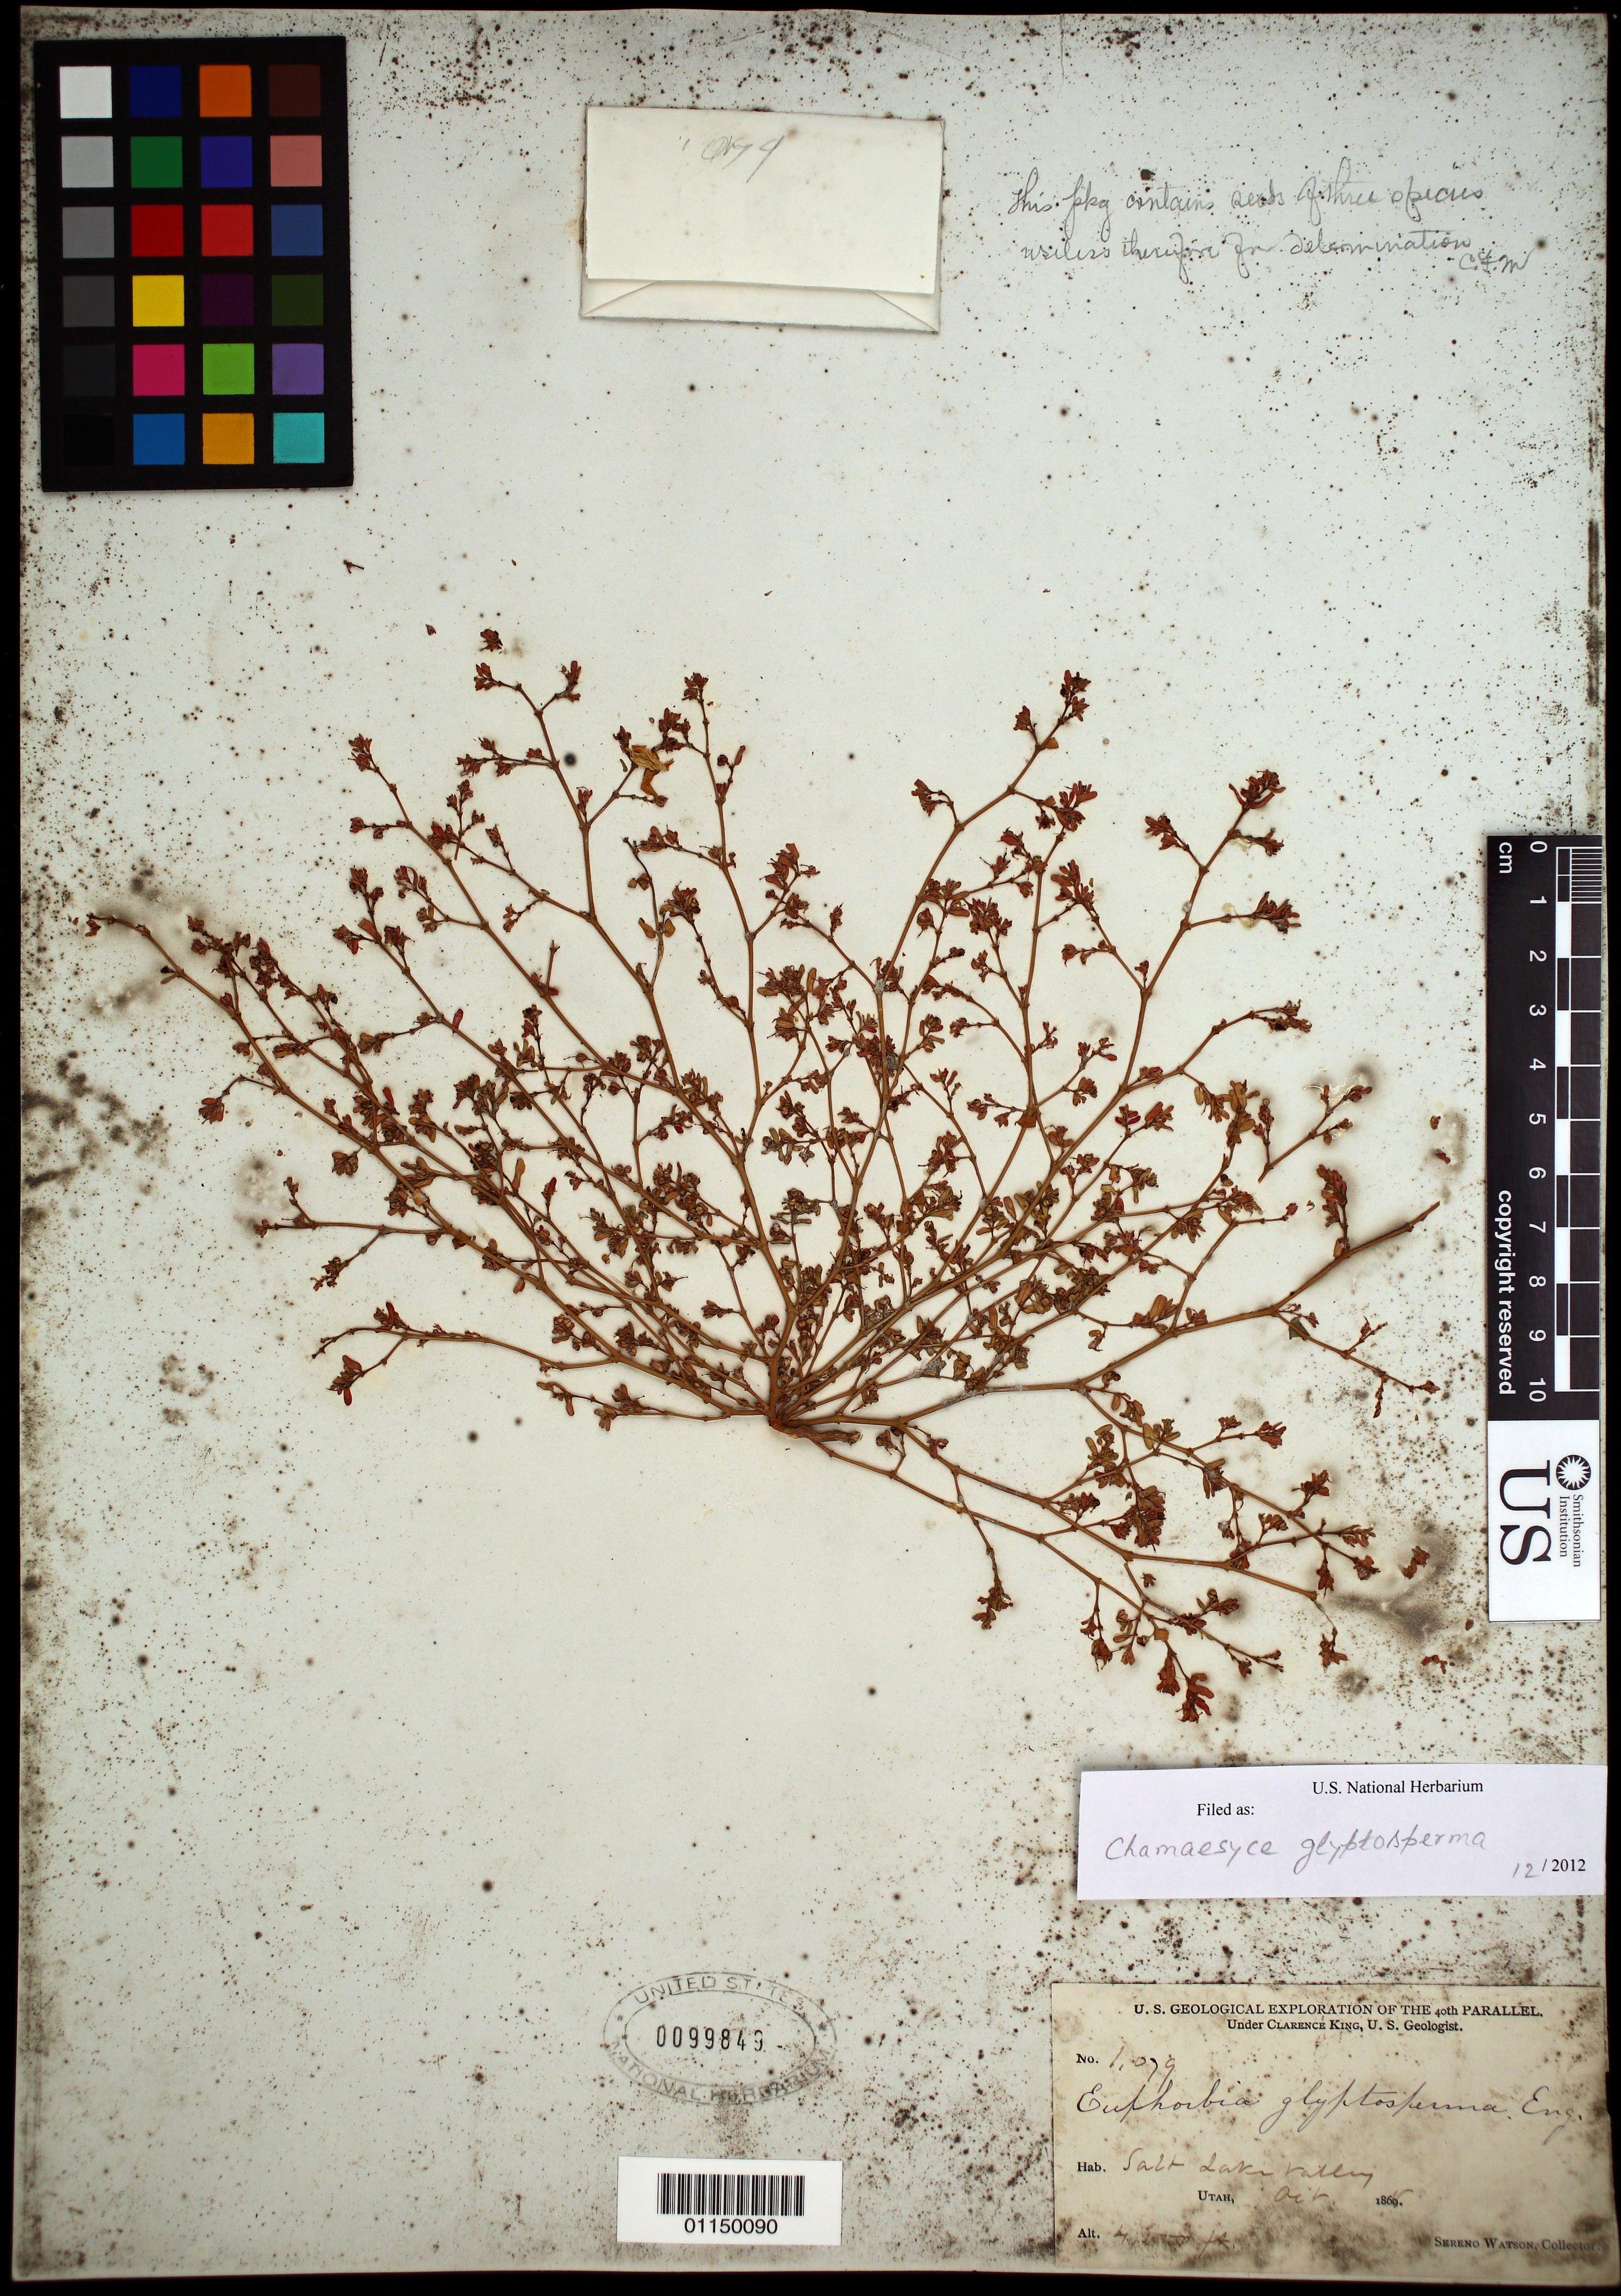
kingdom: Plantae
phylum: Tracheophyta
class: Magnoliopsida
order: Malpighiales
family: Euphorbiaceae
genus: Chamaesyce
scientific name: Chamaesyce glyptosperma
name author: (Engelm.) Small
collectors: S. Watson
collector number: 1079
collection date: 1868-10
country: United States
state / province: Utah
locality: Salt Lake Valley.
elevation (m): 1372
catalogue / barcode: US 99849